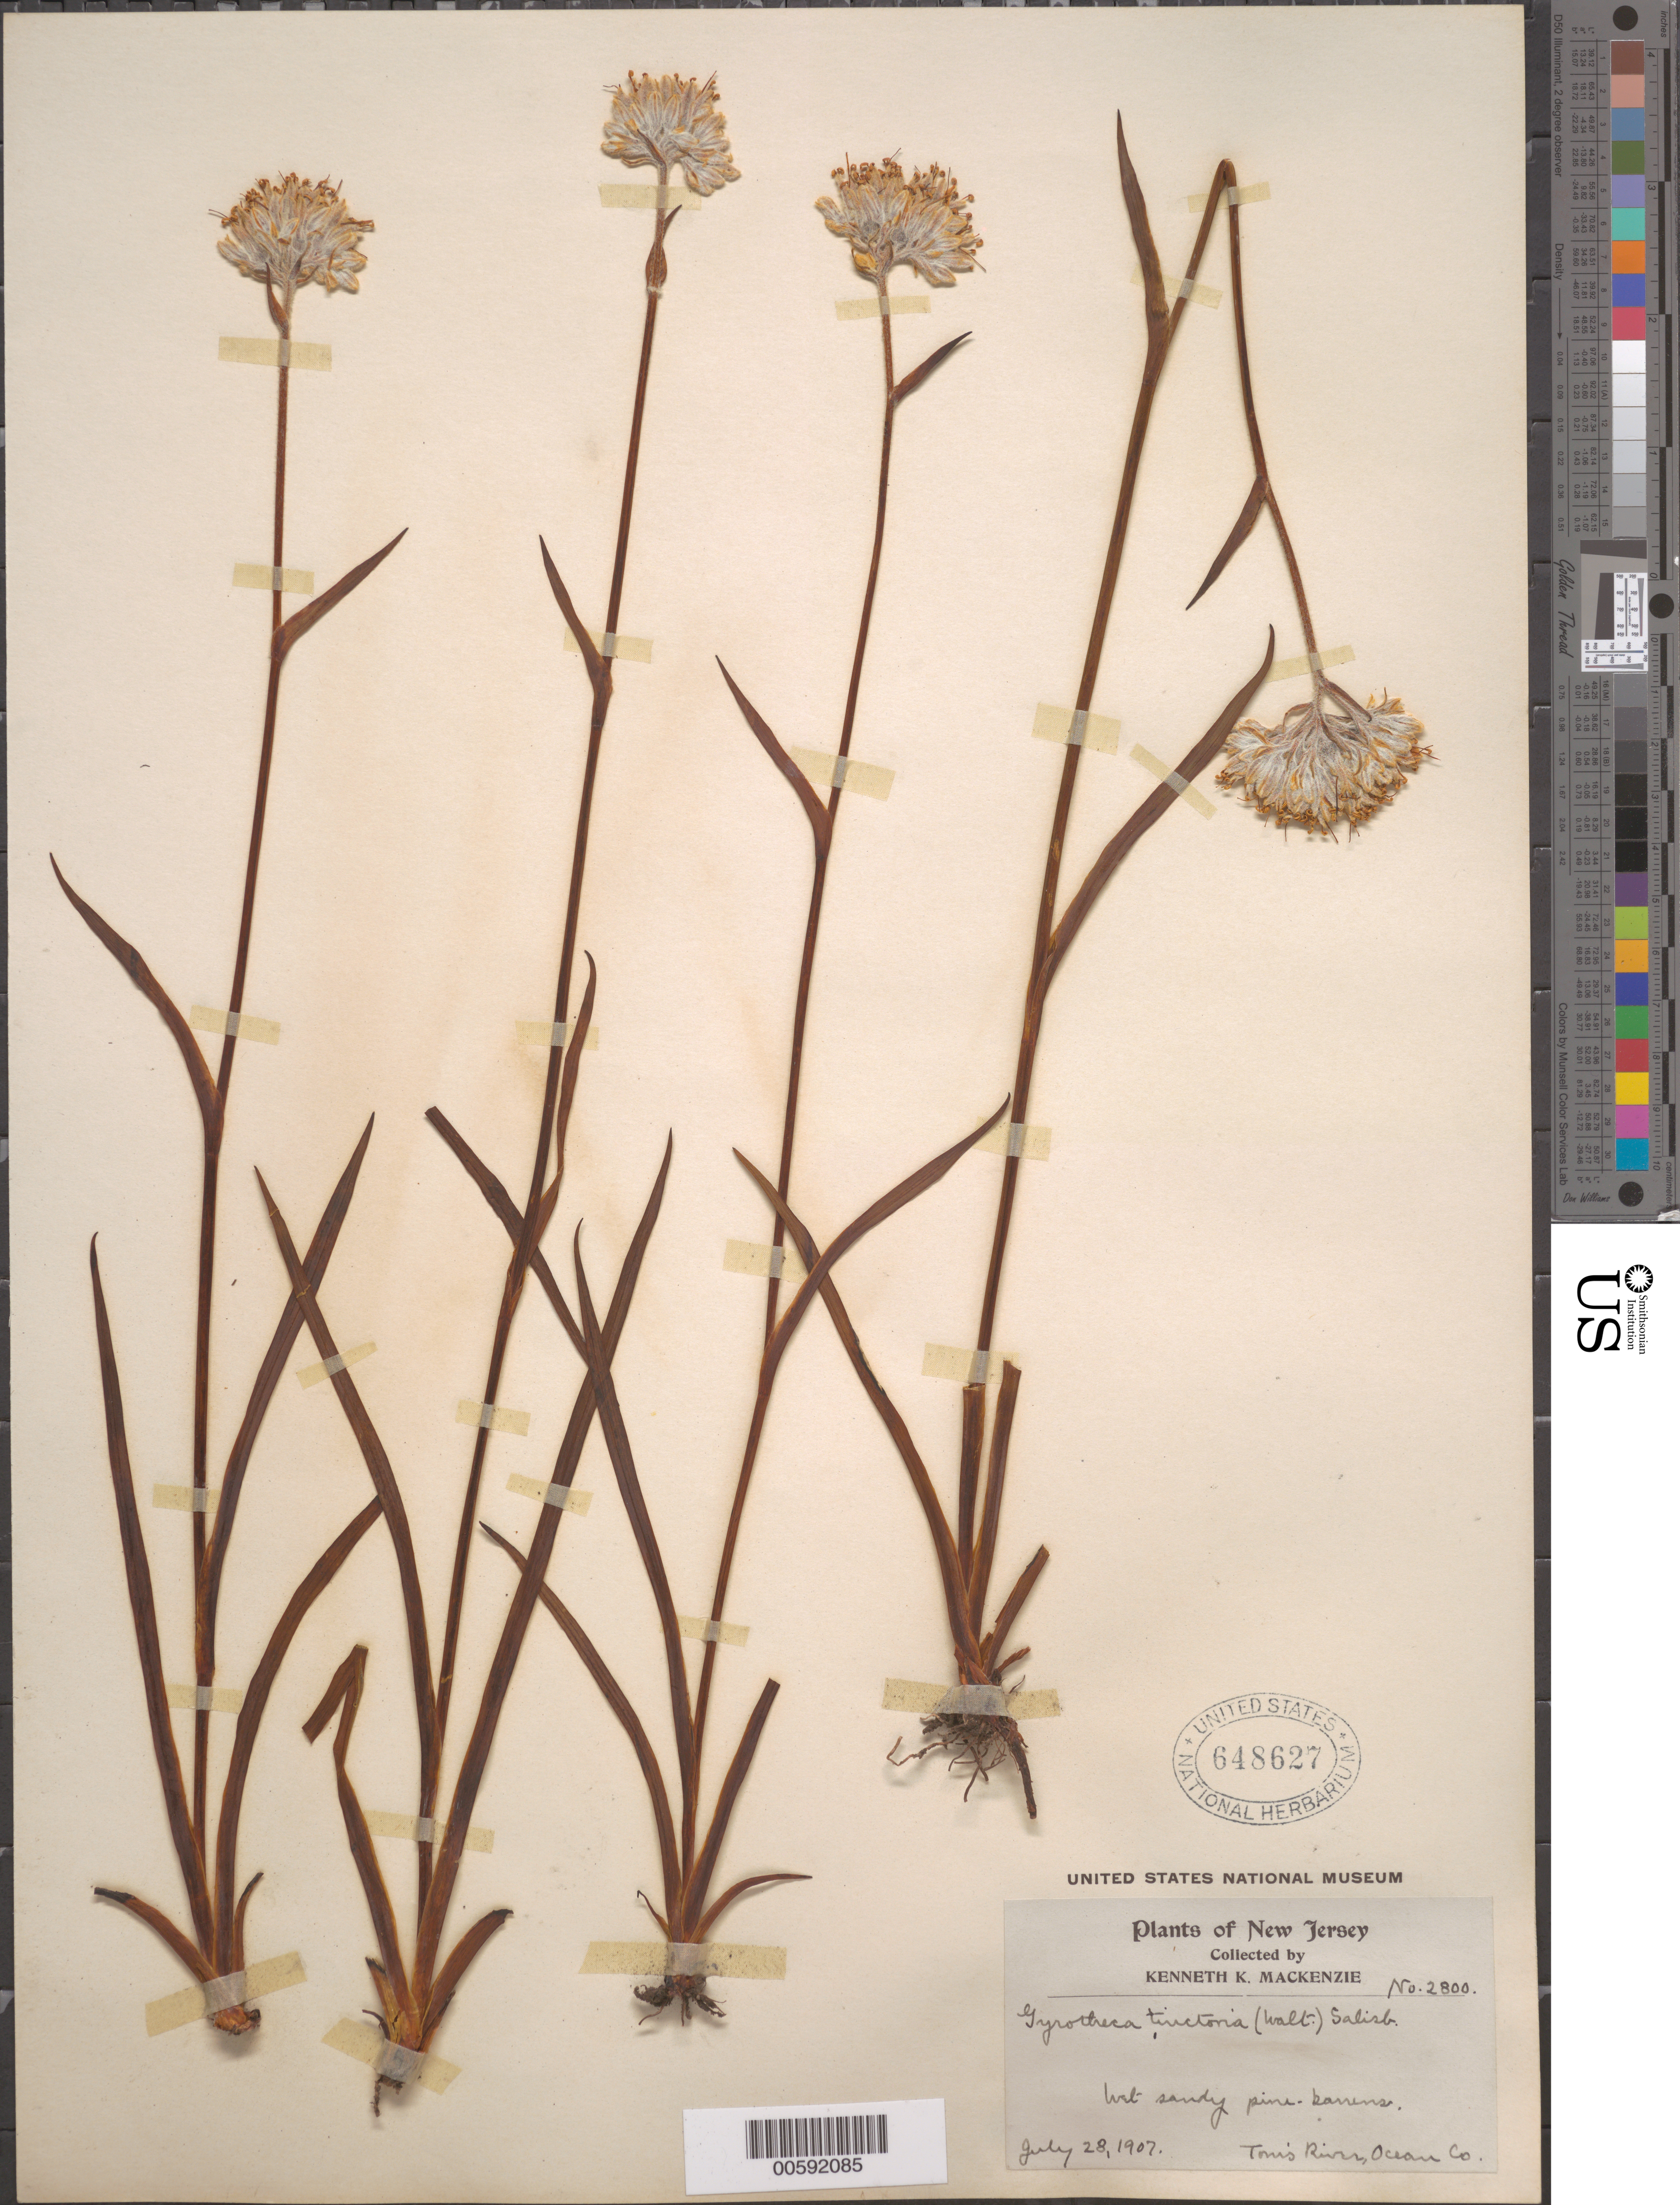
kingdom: Plantae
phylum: Tracheophyta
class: Liliopsida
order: Commelinales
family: Haemodoraceae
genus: Lachnanthes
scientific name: Lachnanthes tinctoria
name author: (Walter ex J.F. Gmel.) Elliott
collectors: K. Mackensie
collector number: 2800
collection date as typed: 28 Jul 1907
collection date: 1907-07-28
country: United States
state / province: New Jersey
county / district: Ocean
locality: Tom's River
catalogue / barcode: US 648627